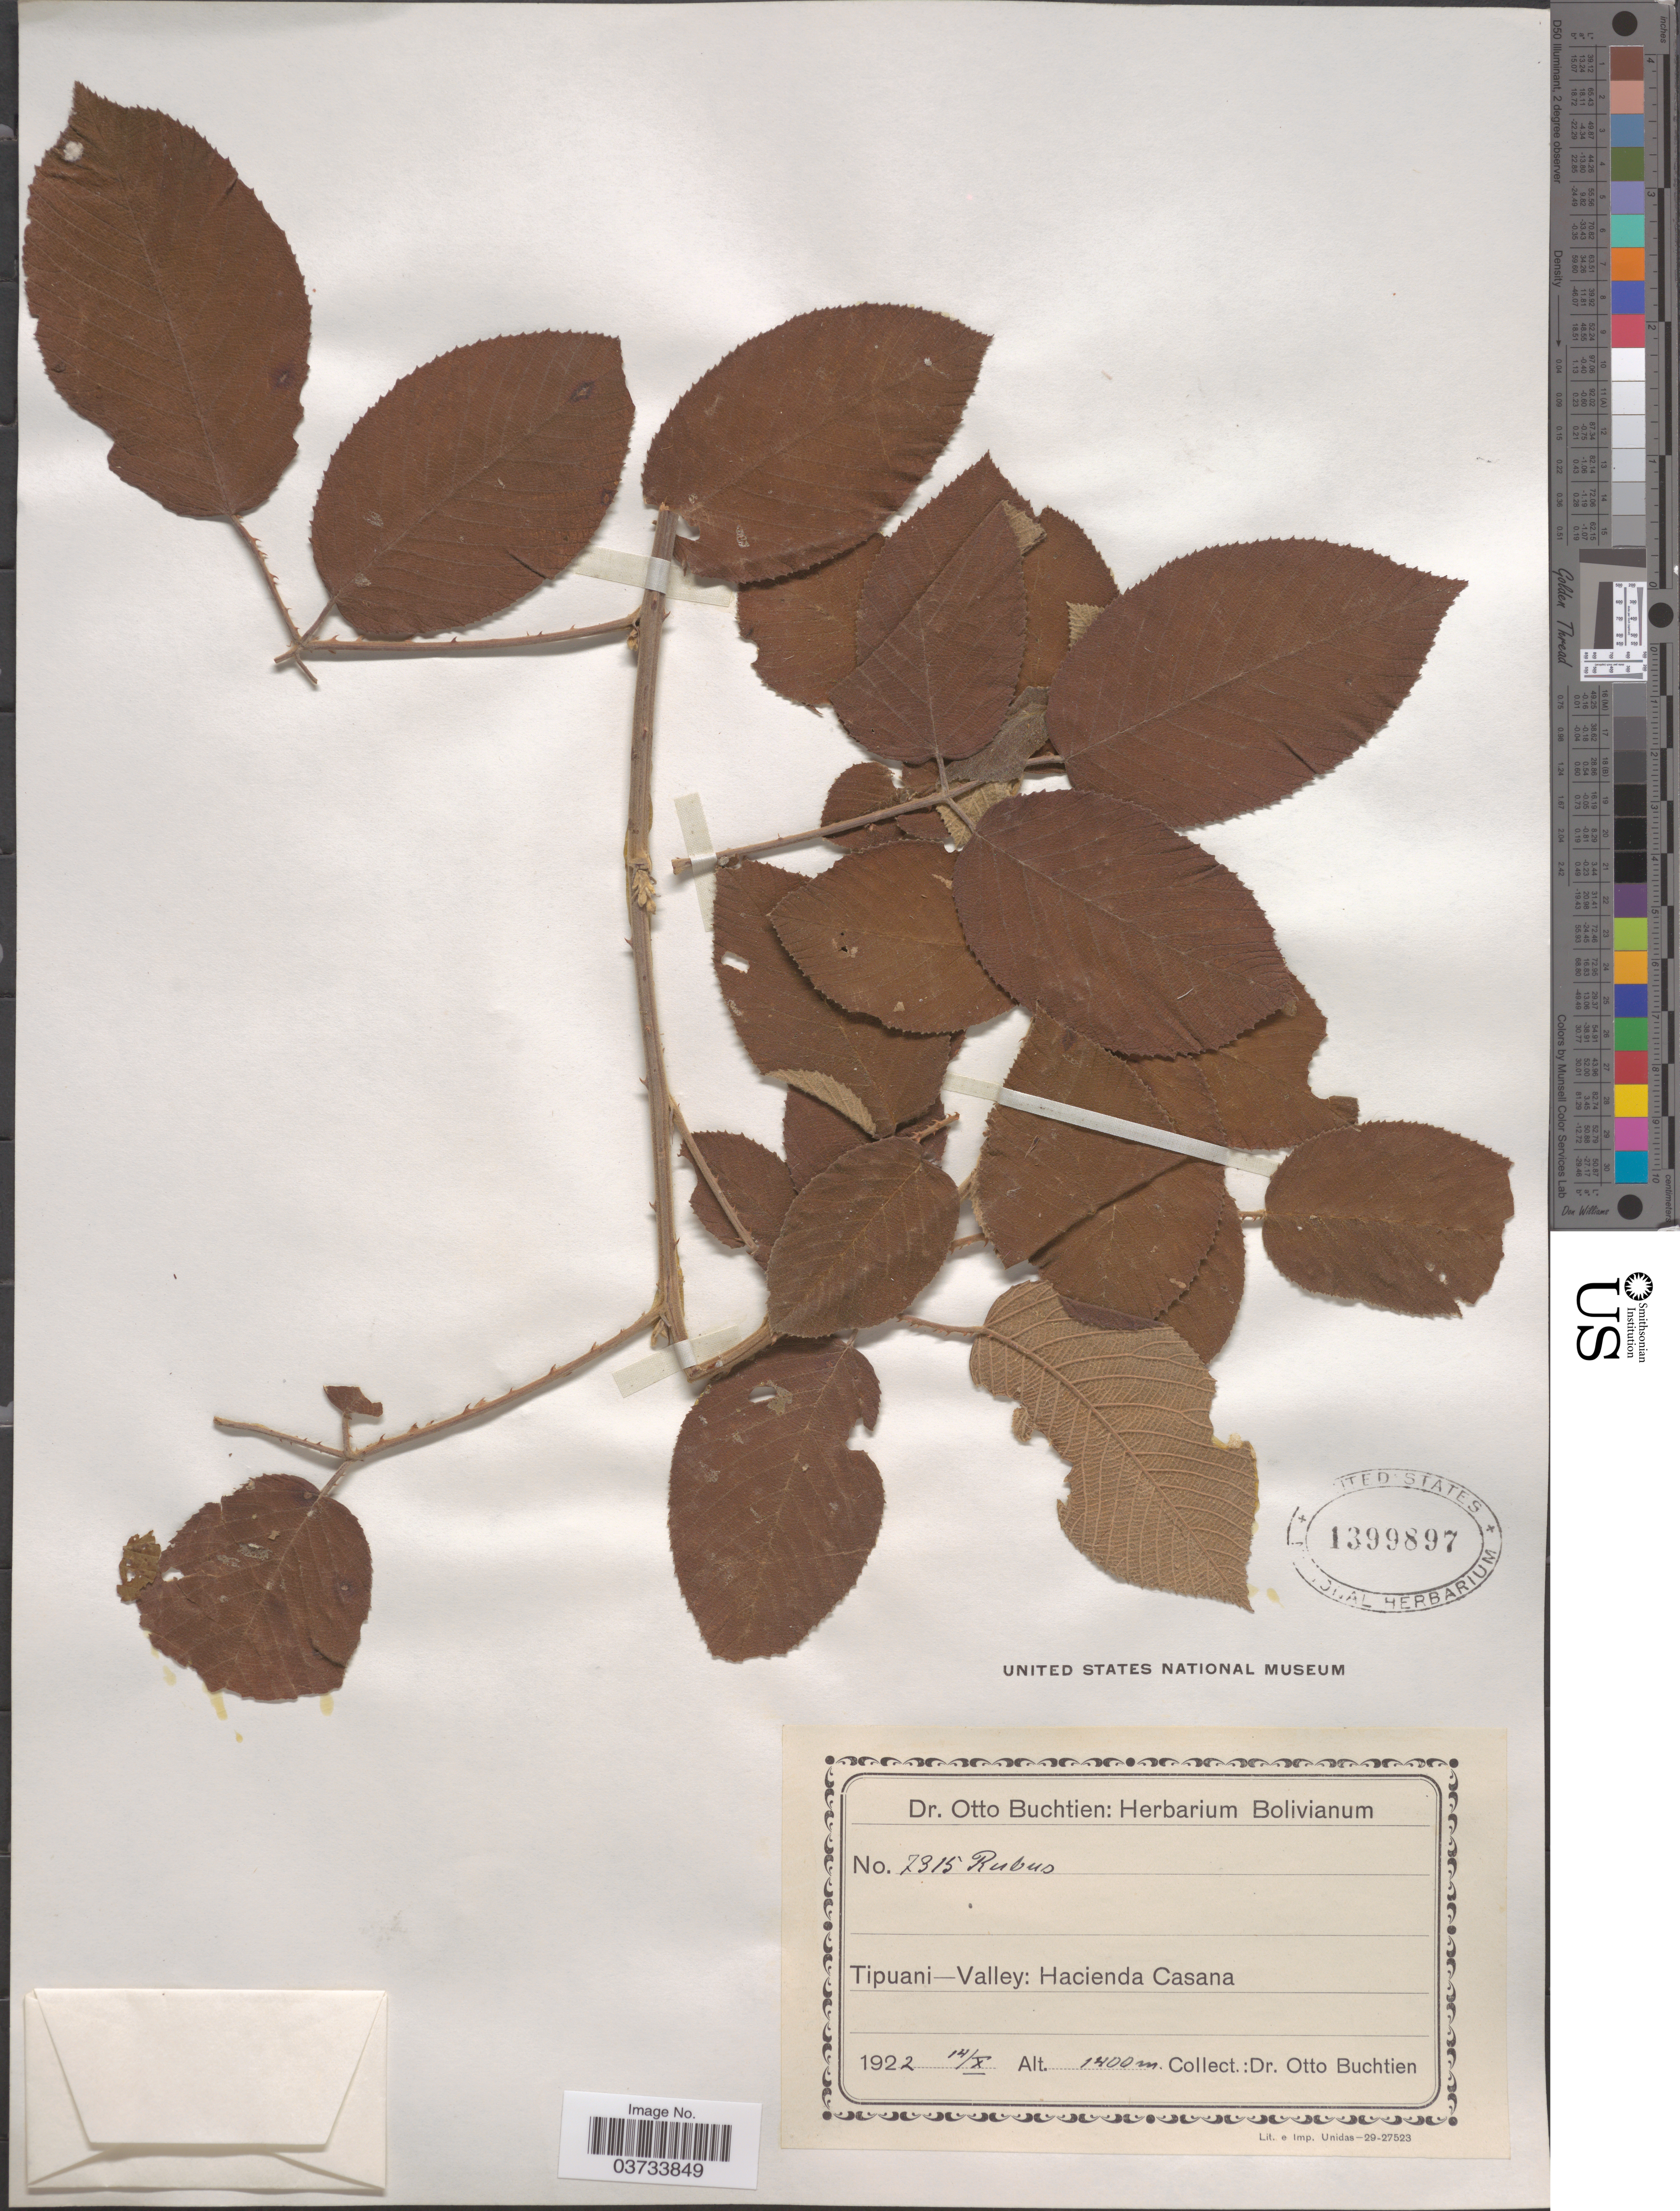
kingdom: Plantae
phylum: Tracheophyta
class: Magnoliopsida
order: Rosales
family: Rosaceae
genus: Rubus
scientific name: Rubus sp.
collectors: O. Buchtien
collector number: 7315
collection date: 1922-10-14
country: Bolivia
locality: Tipuani-Valley: Hacienda Casana.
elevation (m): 1400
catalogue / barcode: US 1399897